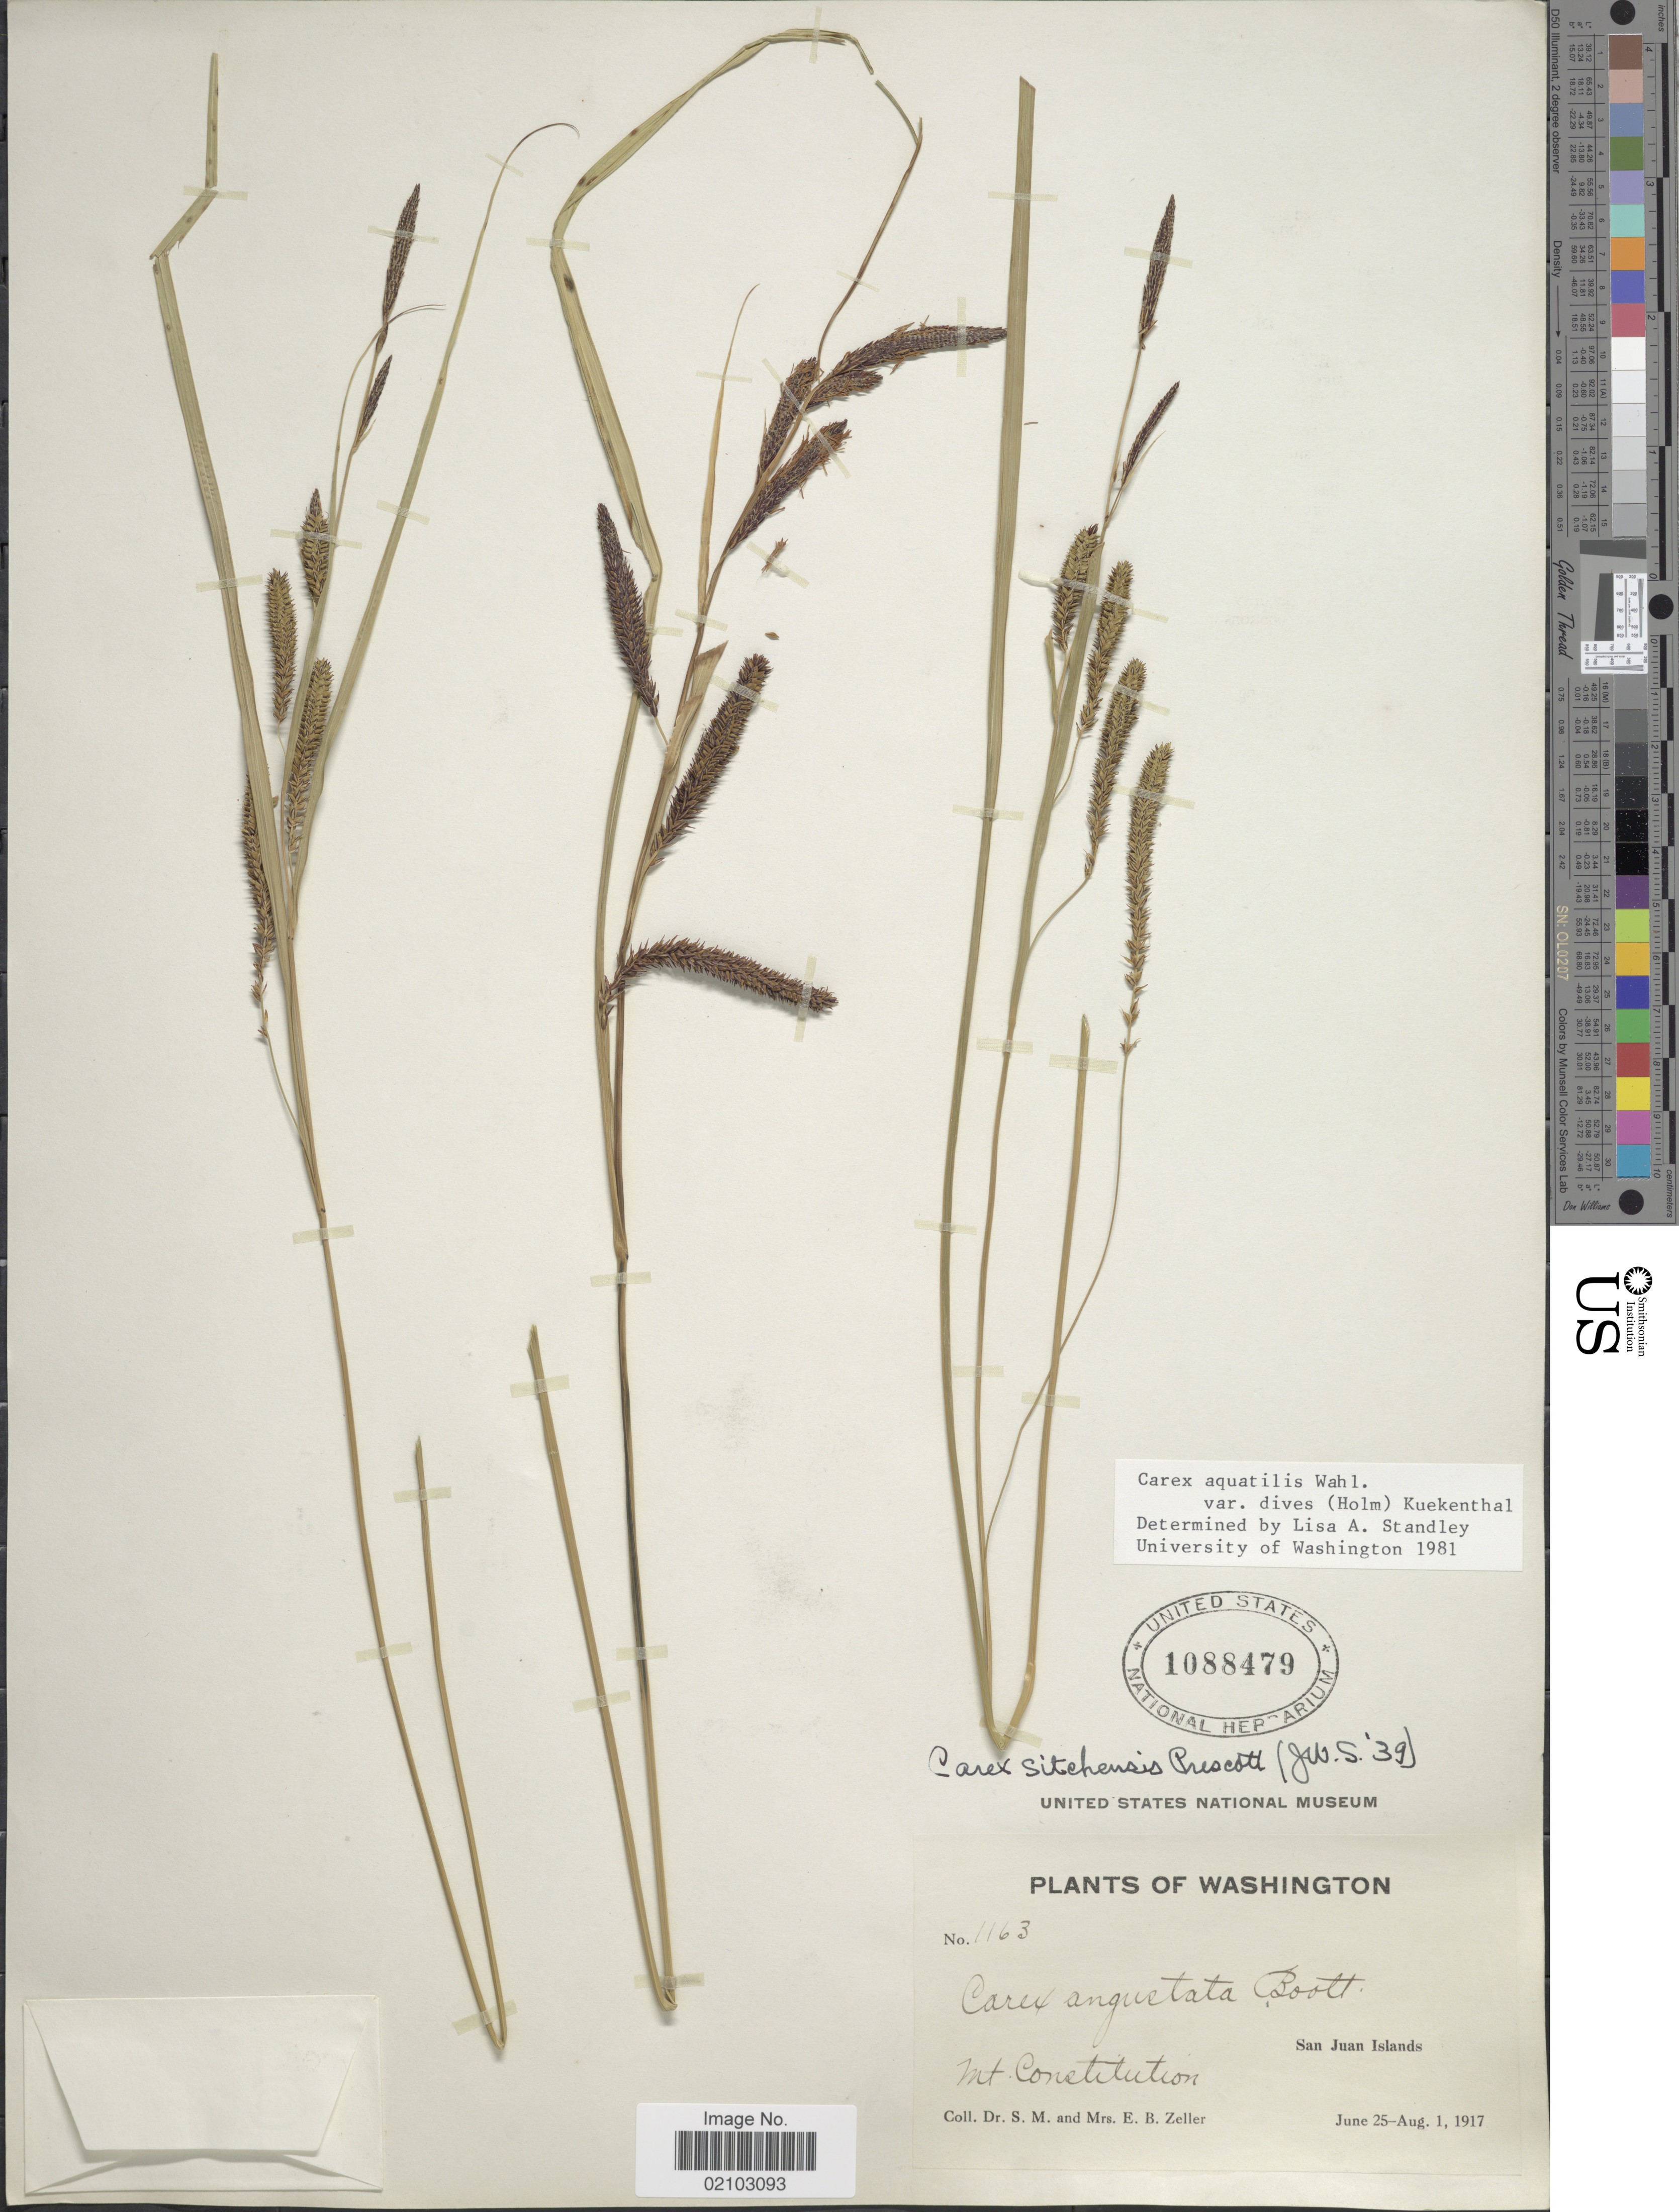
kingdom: Plantae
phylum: Tracheophyta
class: Liliopsida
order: Poales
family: Cyperaceae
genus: Carex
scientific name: Carex aquatilis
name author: Wahlenb.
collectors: S. Zeller & E. Zeller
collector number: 1163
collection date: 1917-06-25/1917-08-01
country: United States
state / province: Washington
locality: San Juan Islands, Mt. Constitution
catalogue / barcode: US 1088479